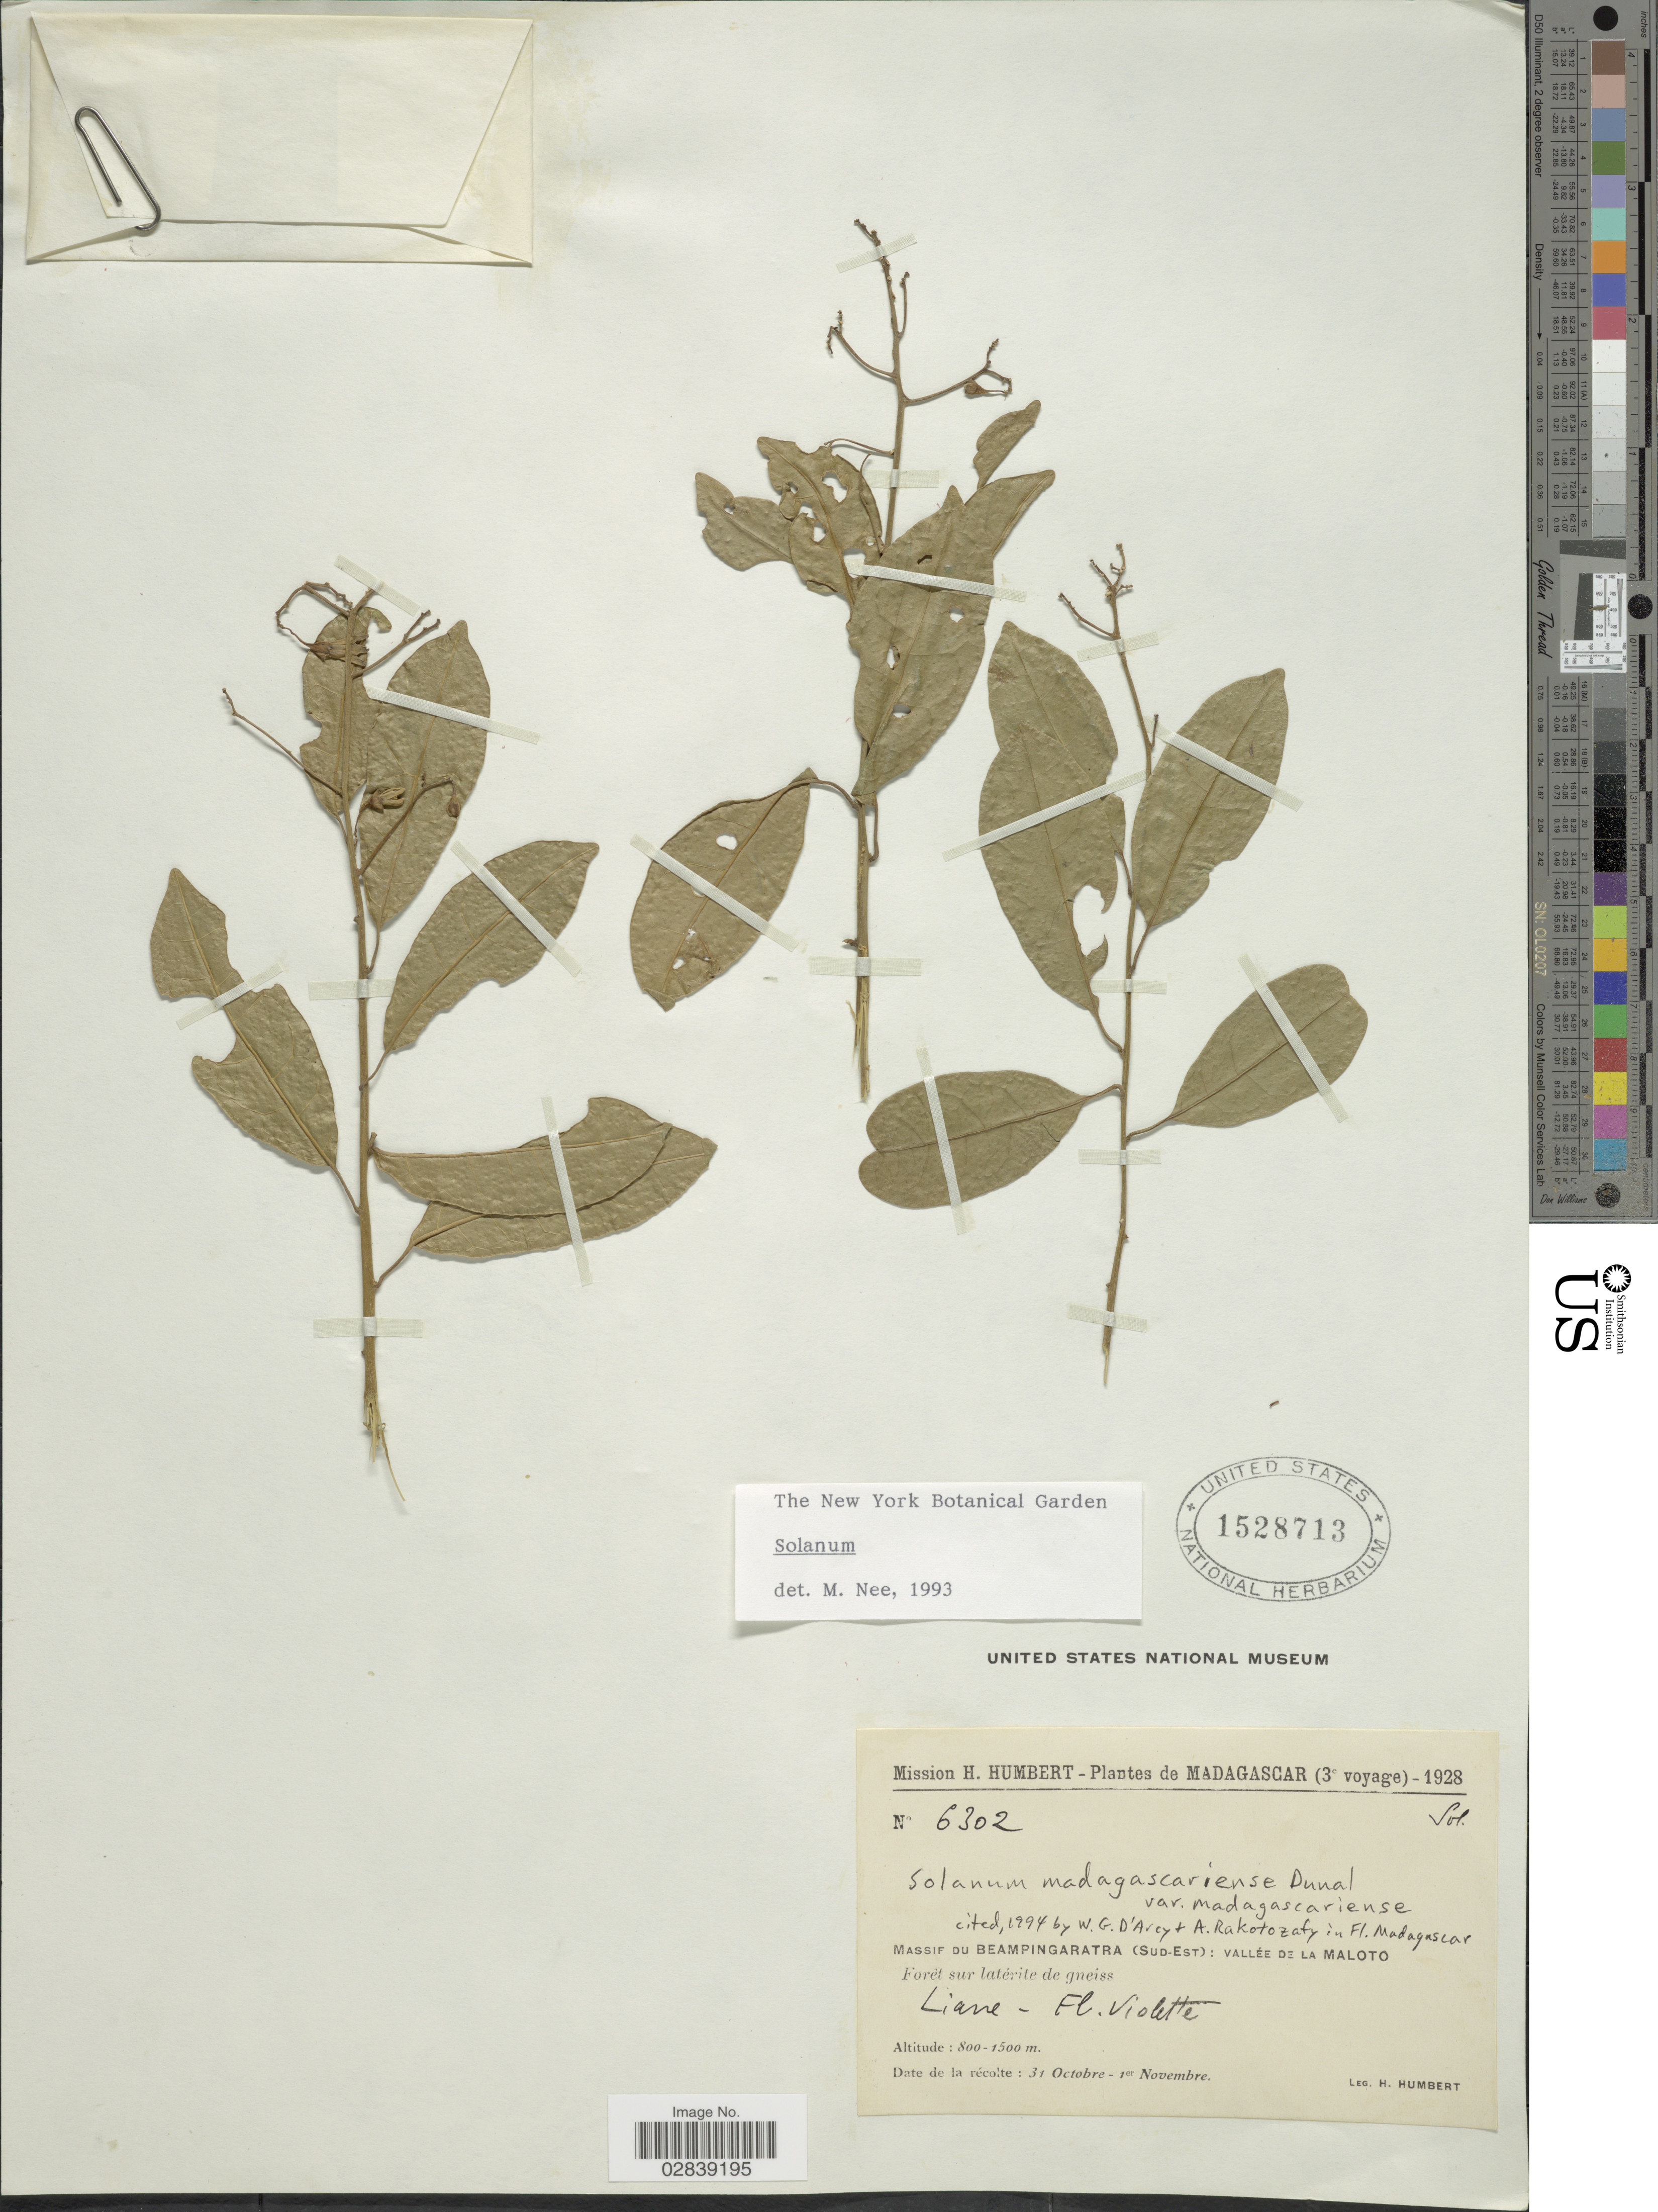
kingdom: Plantae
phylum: Tracheophyta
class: Magnoliopsida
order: Solanales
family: Solanaceae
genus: Solanum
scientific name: Solanum madagascariense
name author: Dunal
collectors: H. Humbert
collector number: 6302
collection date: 1928-10-31/1928-11-01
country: Madagascar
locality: Massif du Beampingaratra (Sud-Est): Vallée de la Maloto.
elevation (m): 800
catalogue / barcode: US 1528713